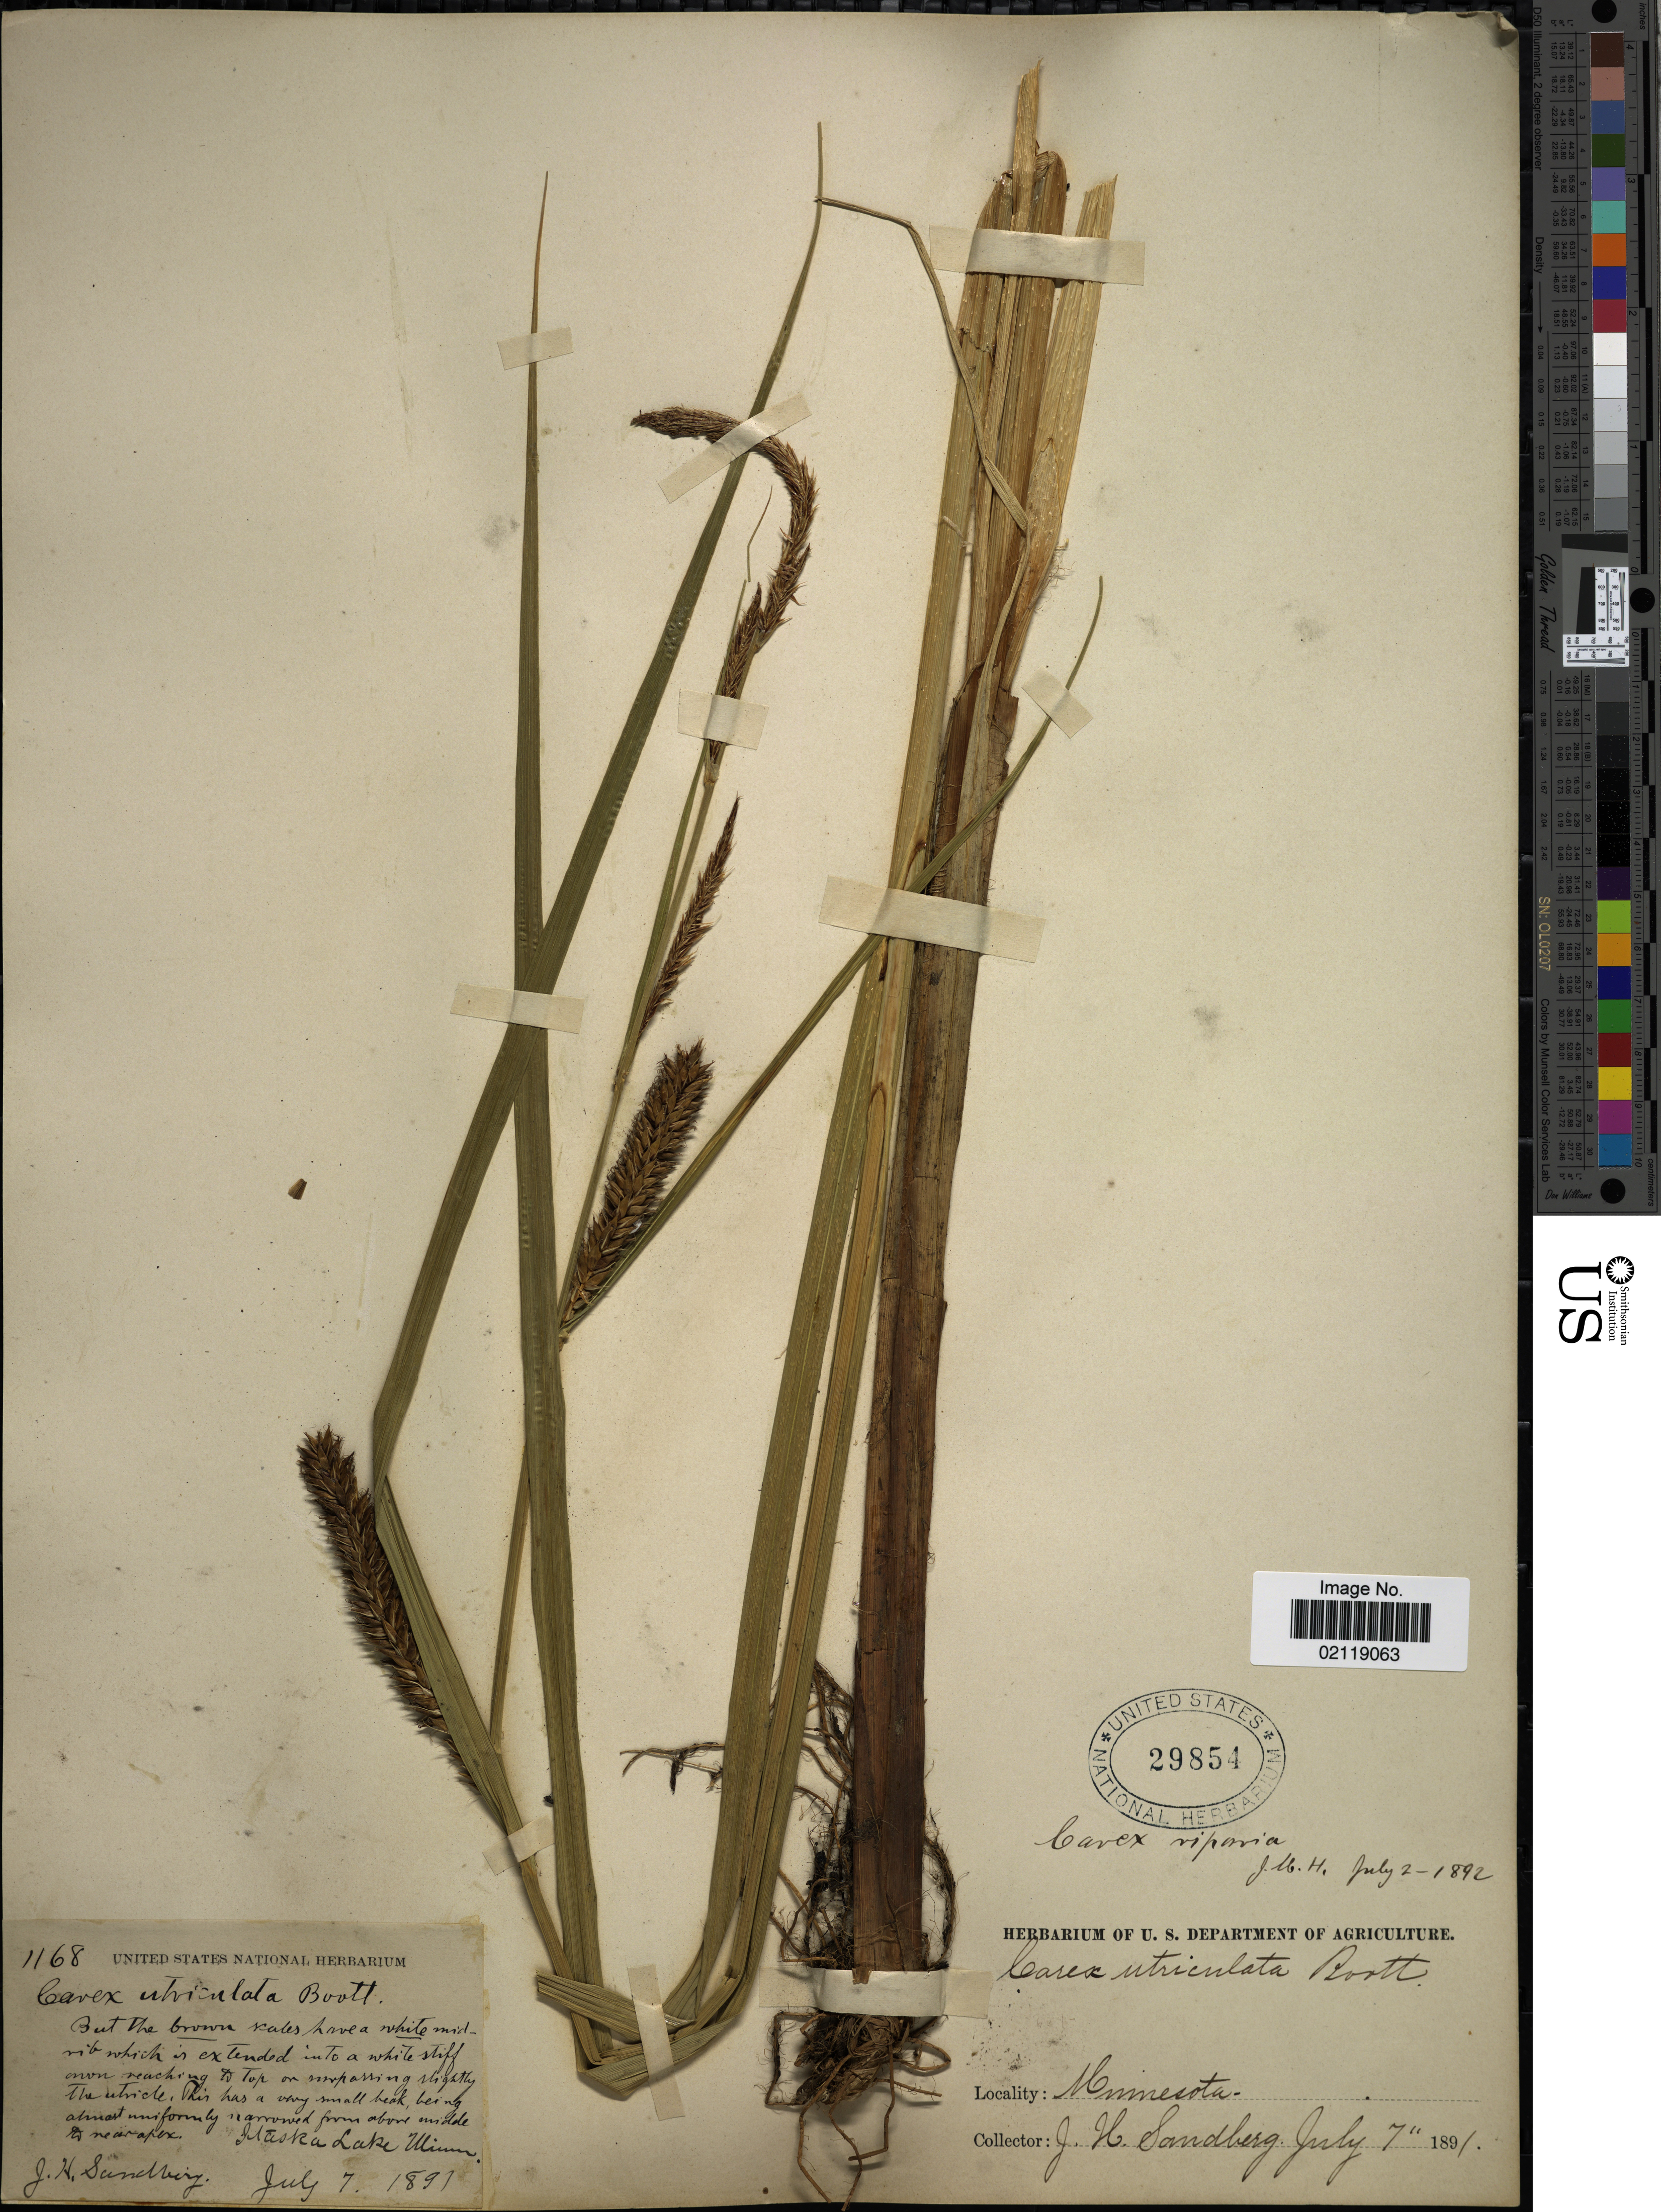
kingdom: Plantae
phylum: Tracheophyta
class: Liliopsida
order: Poales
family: Cyperaceae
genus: Carex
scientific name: Carex lacustris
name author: Willd.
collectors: J. H. Sandberg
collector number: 1168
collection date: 1891-07-07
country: United States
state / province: Minnesota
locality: Itaska Lake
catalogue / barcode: US 29854